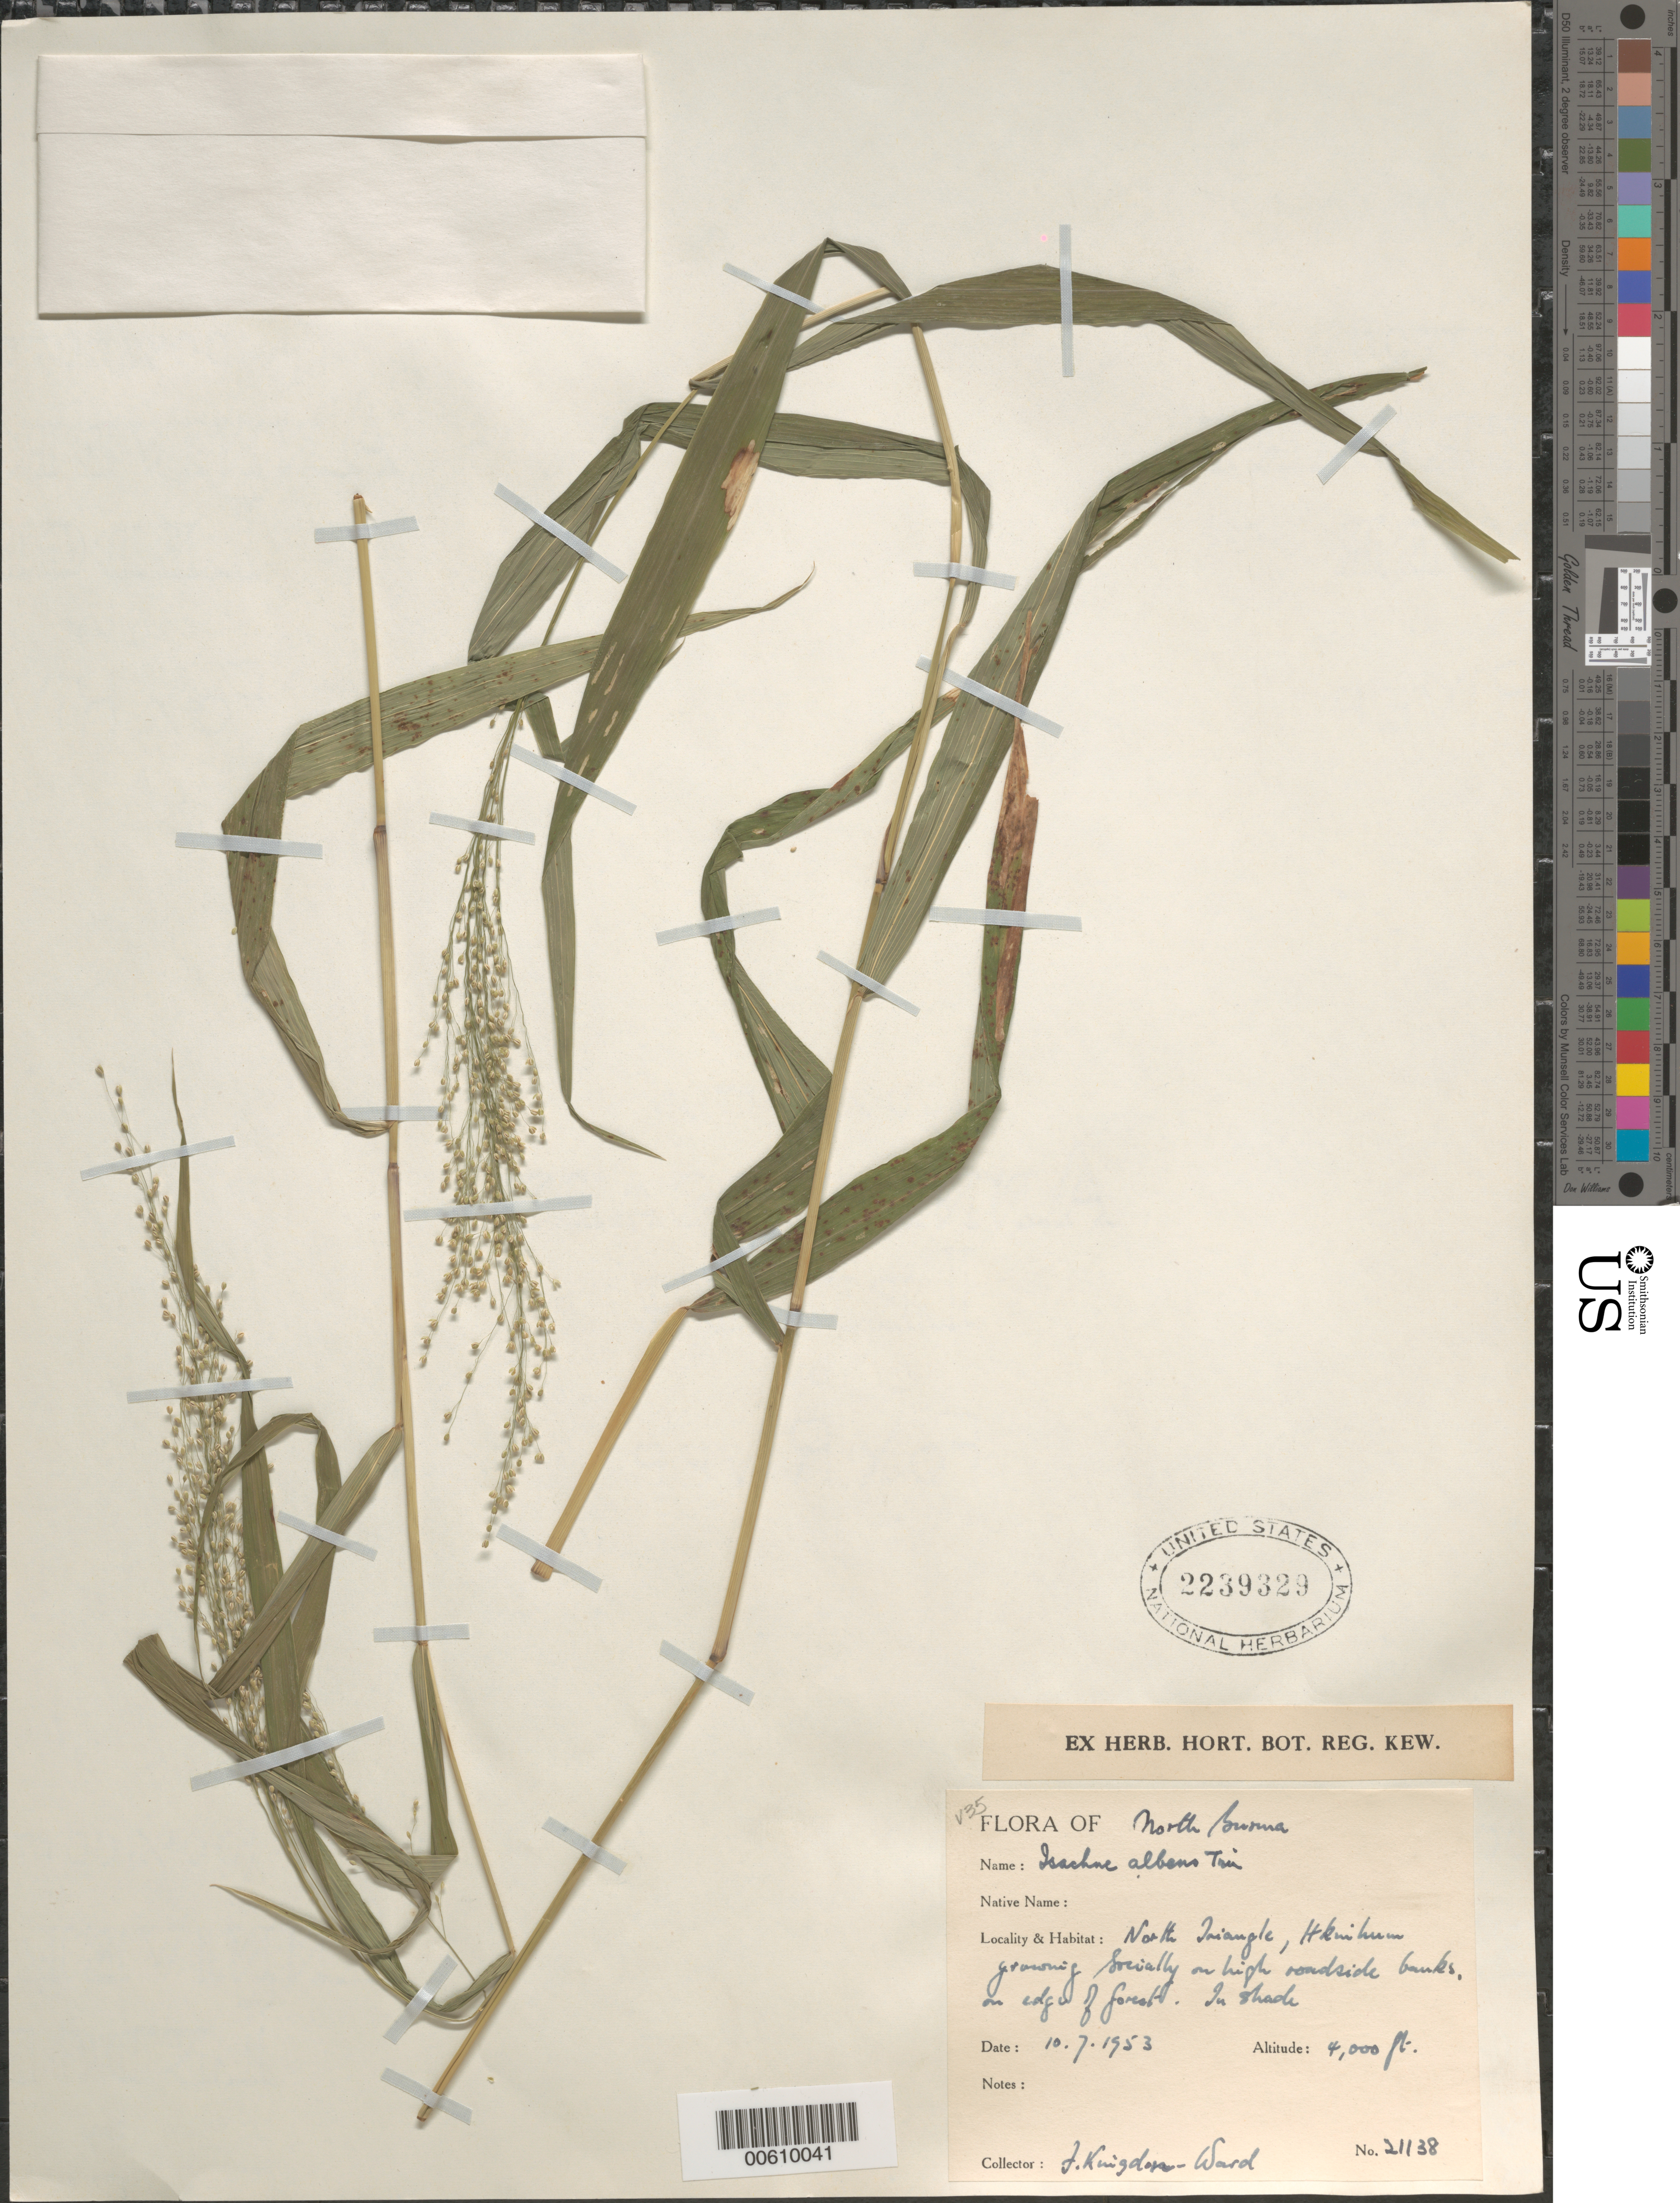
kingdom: Plantae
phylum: Tracheophyta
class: Liliopsida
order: Poales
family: Poaceae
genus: Isachne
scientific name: Isachne buettneri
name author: Hack.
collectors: F. Kingdon Ward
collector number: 21138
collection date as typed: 10 Jul 1953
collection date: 1953-07-10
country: Myanmar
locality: North Triangle, Hkinhum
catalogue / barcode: US 2239329